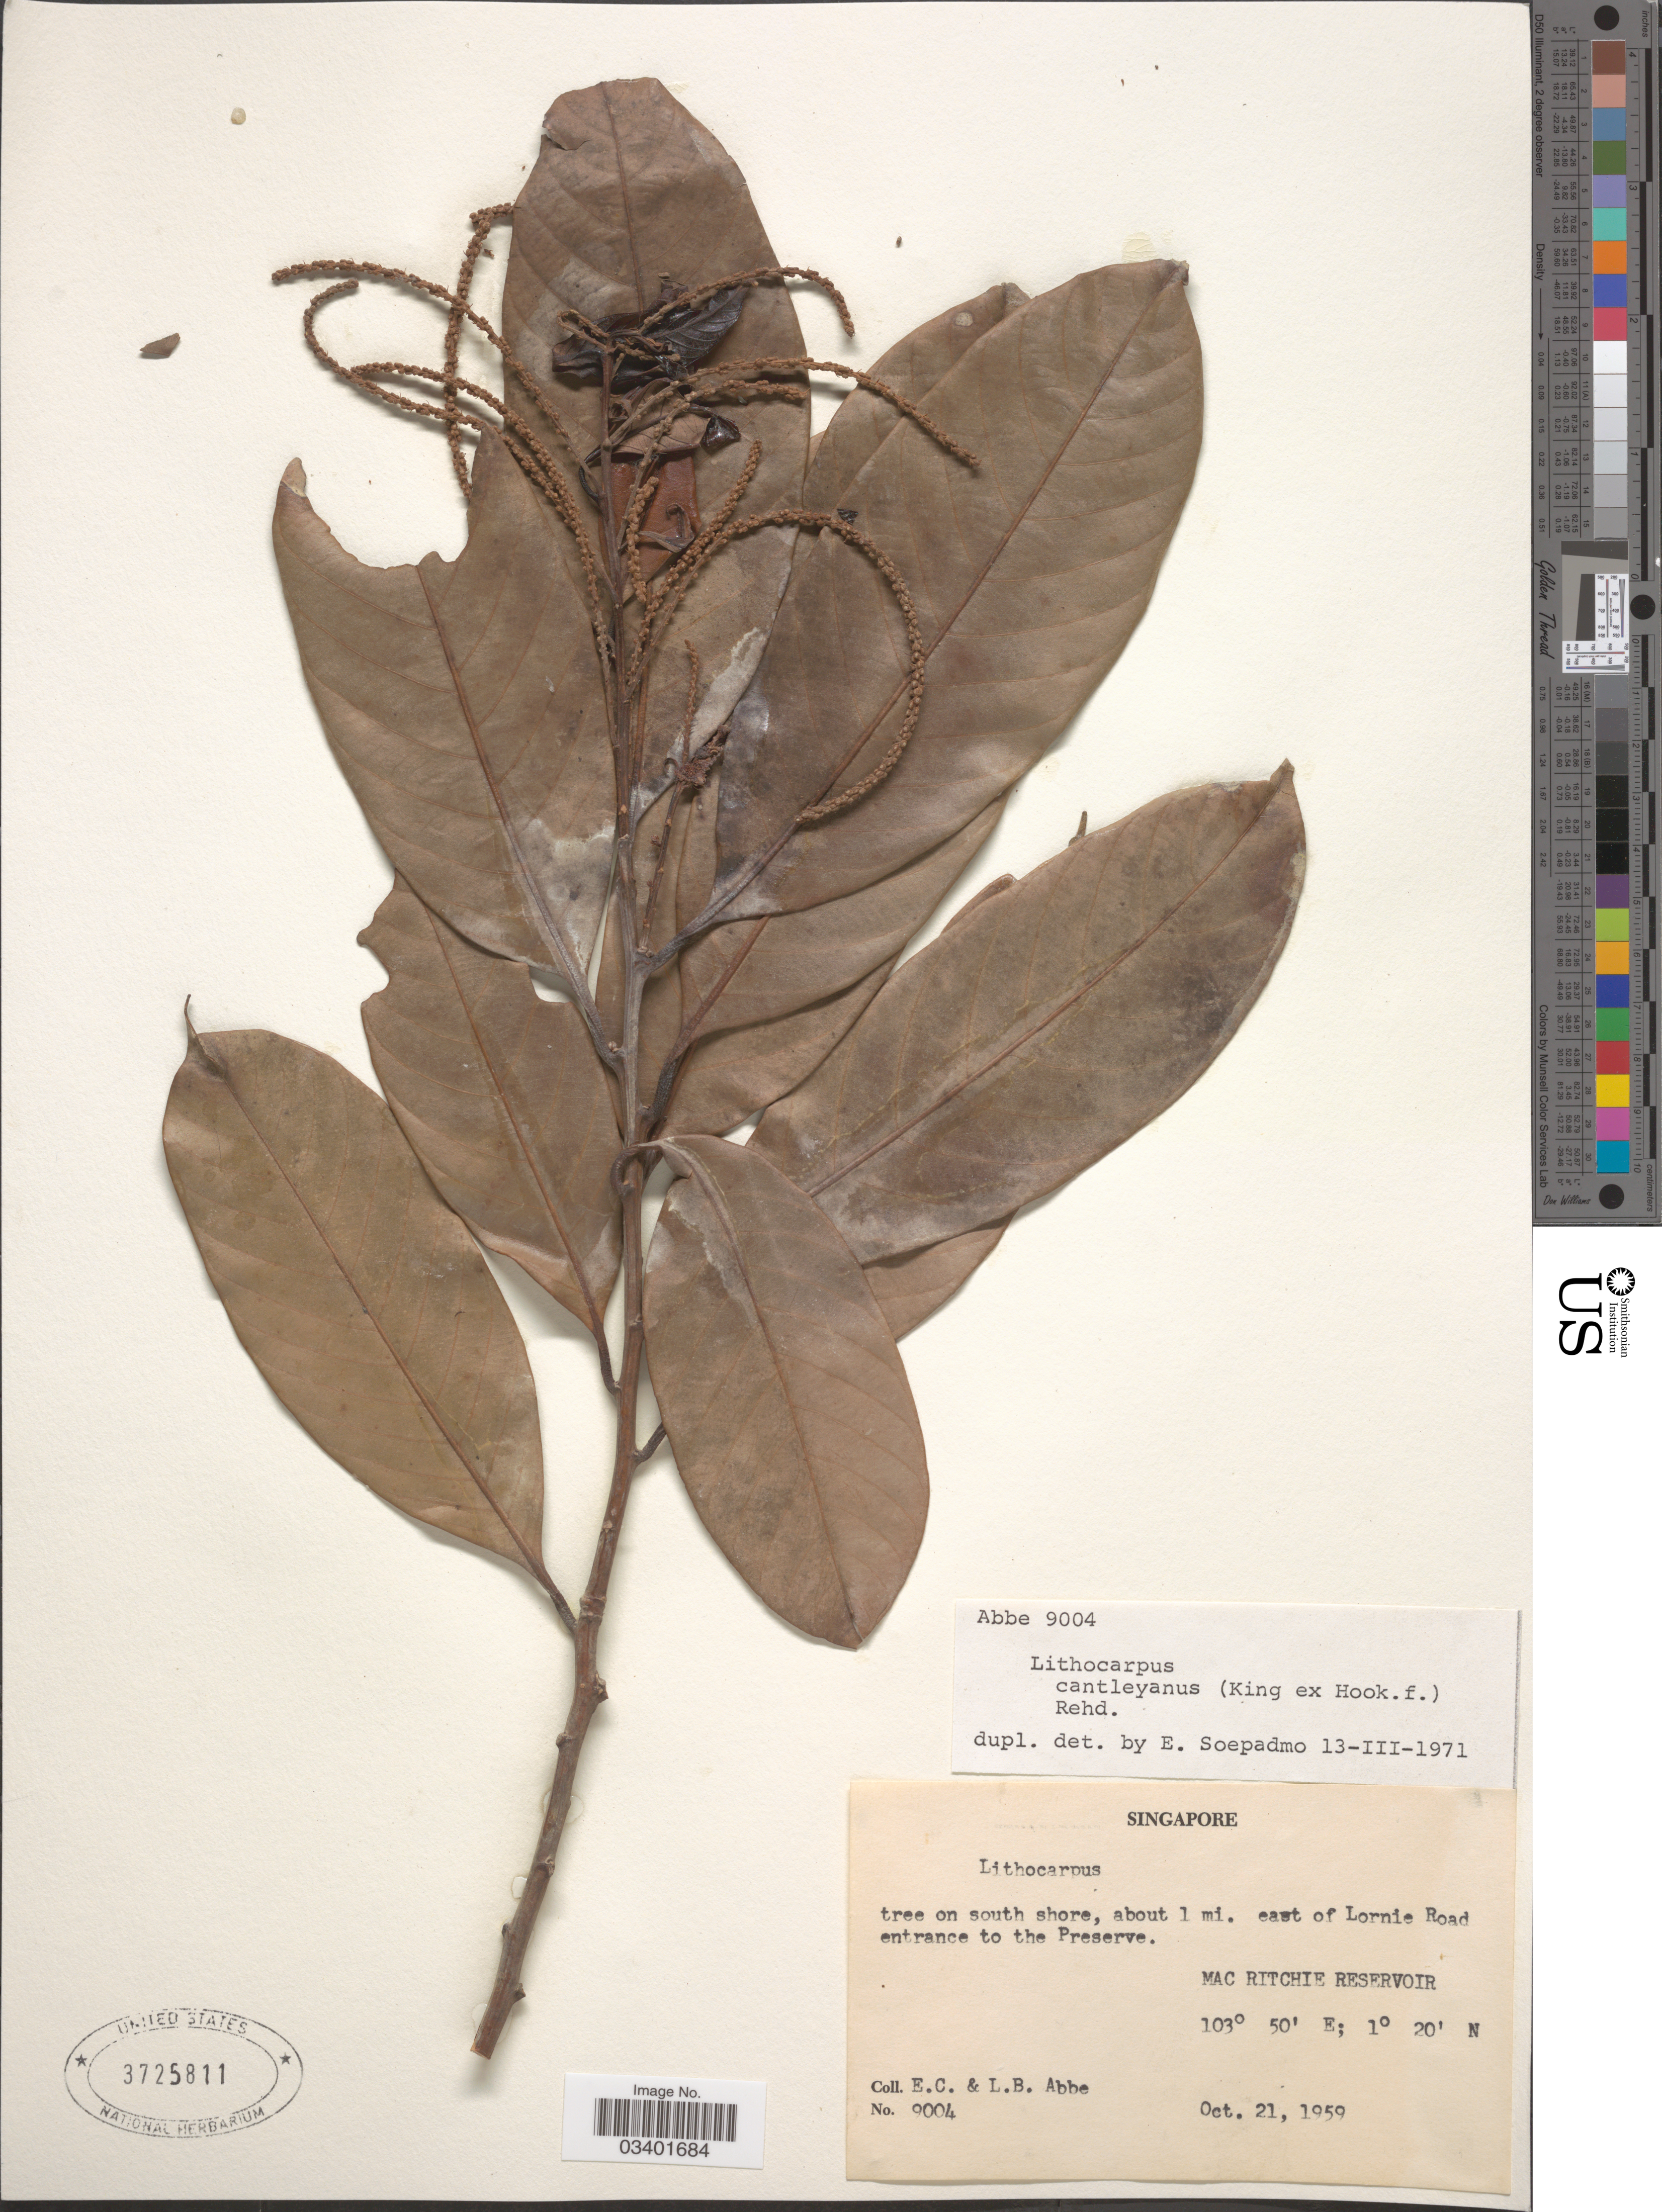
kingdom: Plantae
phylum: Tracheophyta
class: Magnoliopsida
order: Fagales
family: Fagaceae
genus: Lithocarpus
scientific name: Lithocarpus cantleyanus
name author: (R.M. King ex Hook. f.) Rehder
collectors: E. C. Abbe & L. B. Abbe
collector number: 9004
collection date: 1959-10-21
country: Singapore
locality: Tree on south shore, about 1 mi. east of Lornie Road entrance to the Preserve. Mac Ritchie Reservoir.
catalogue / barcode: US 3725811